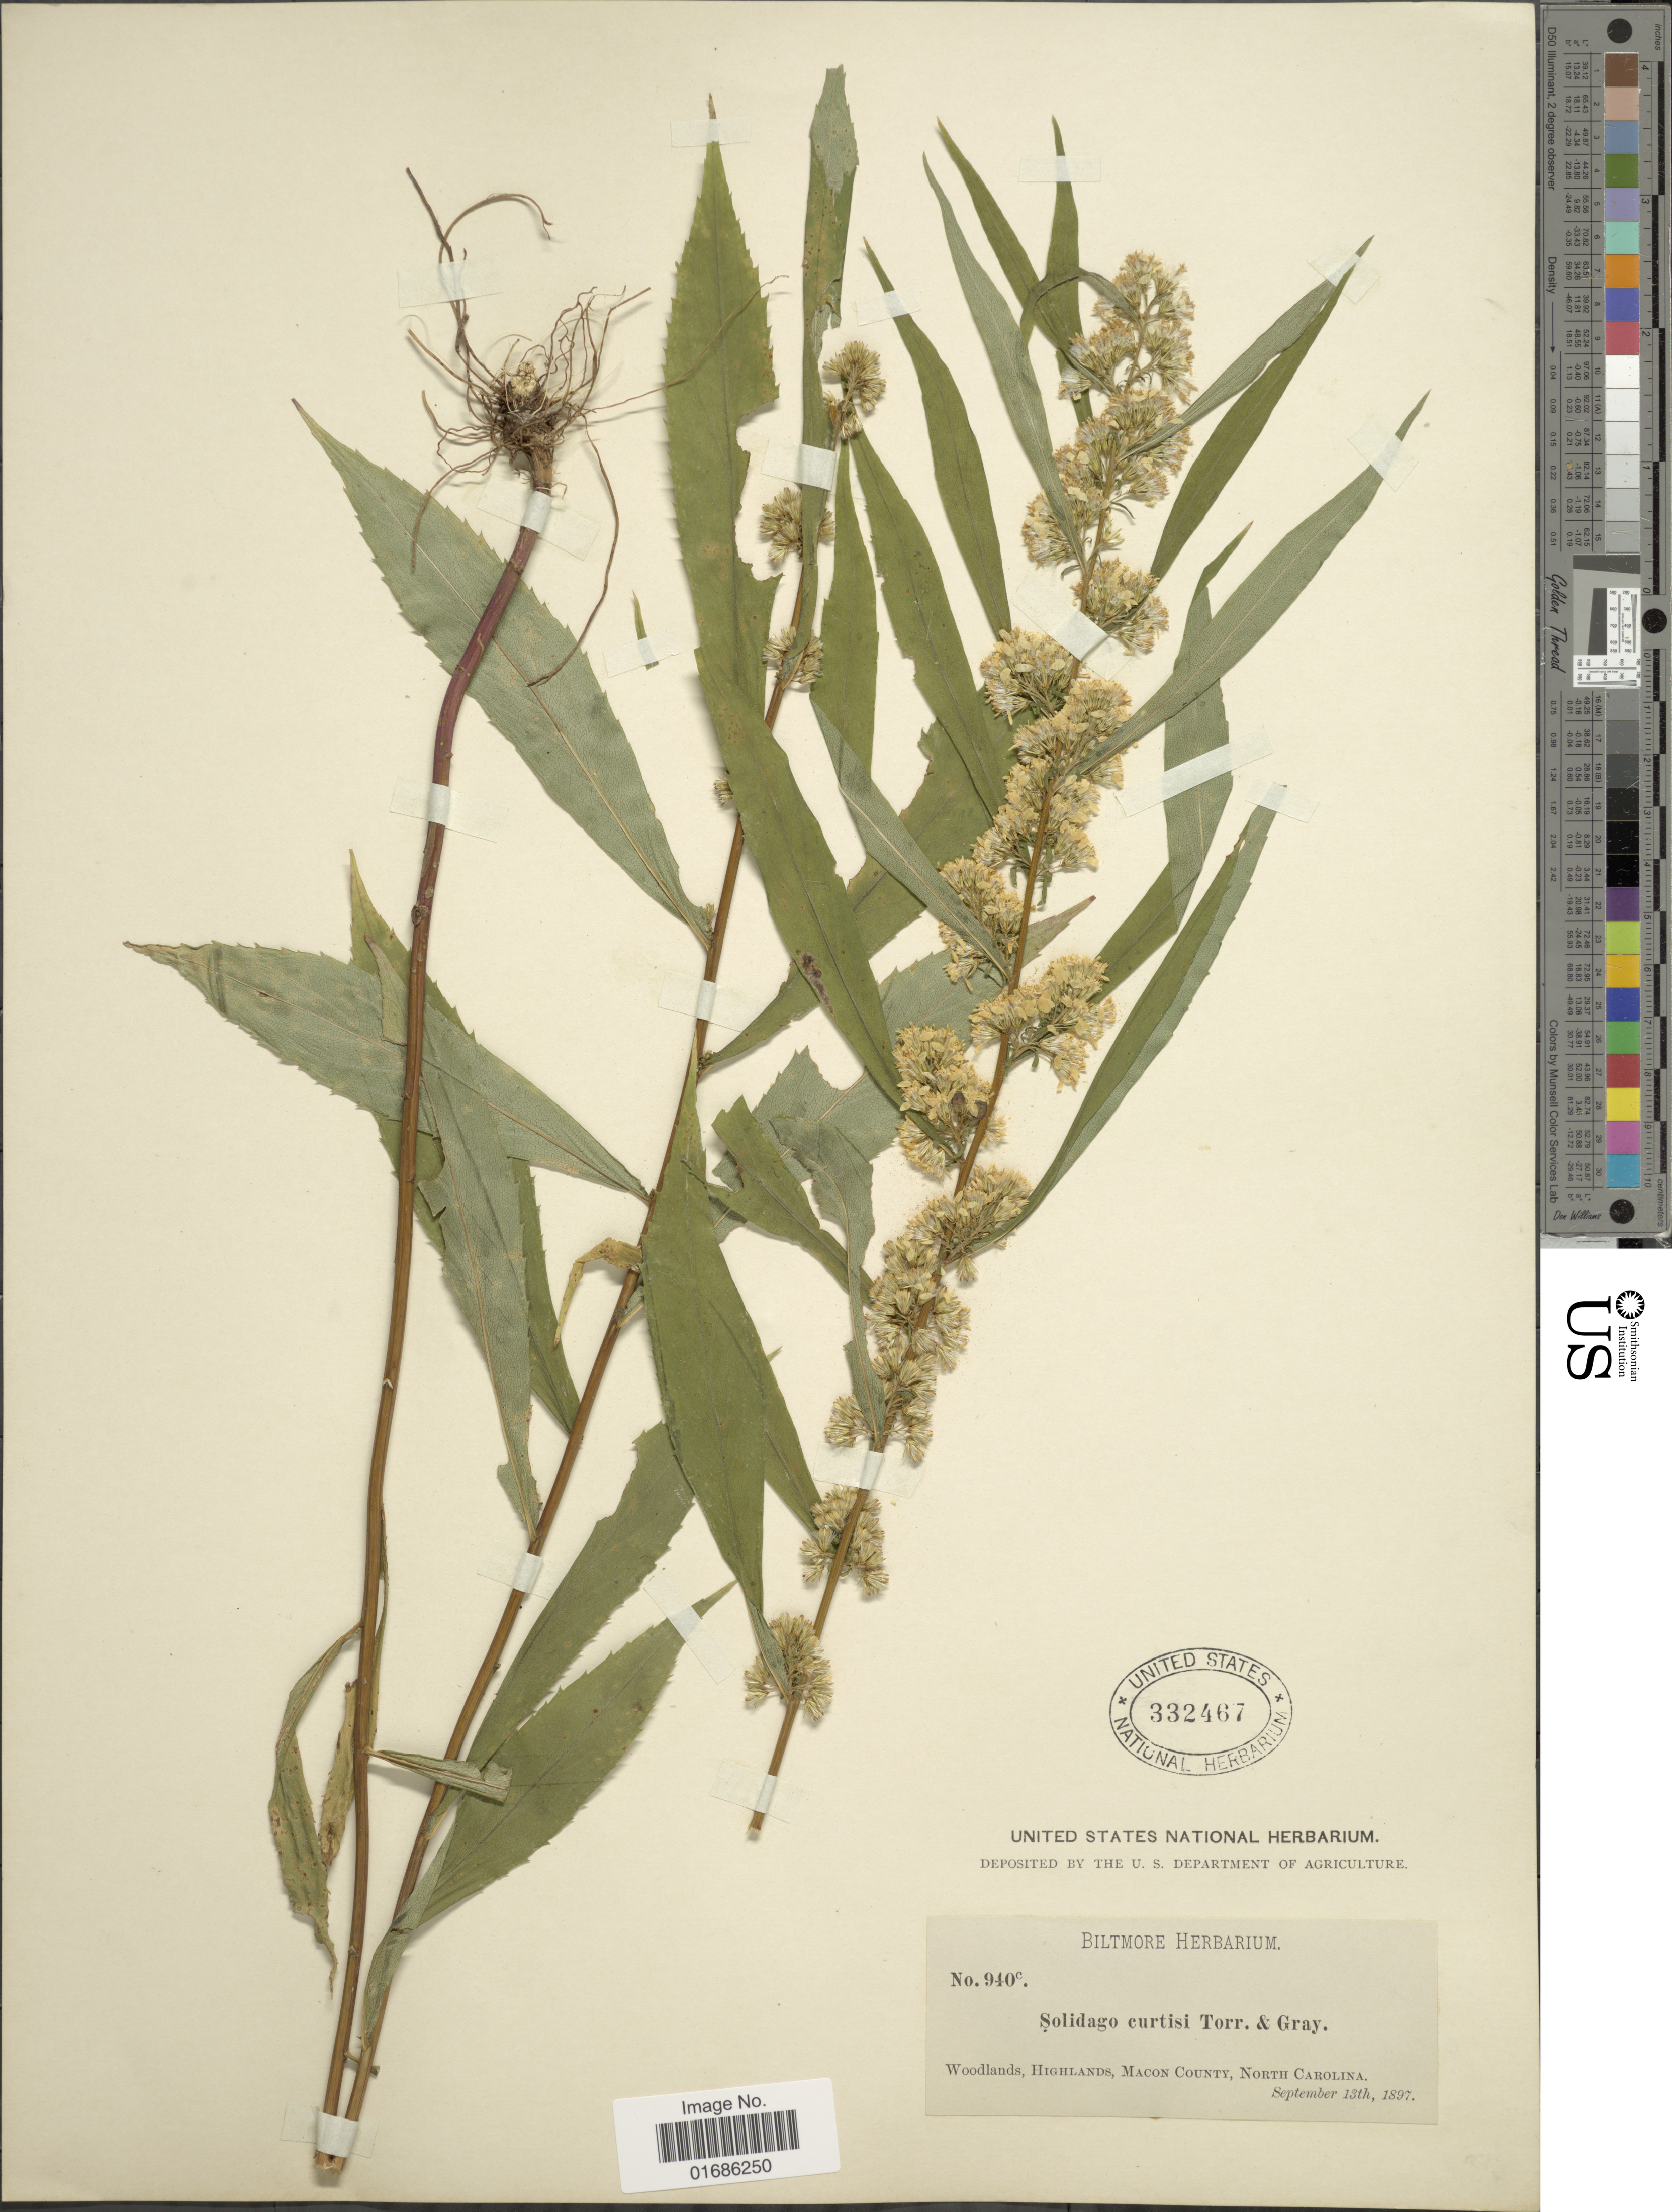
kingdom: Plantae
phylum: Tracheophyta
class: Magnoliopsida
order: Asterales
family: Asteraceae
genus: Solidago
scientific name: Solidago curtisii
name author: Torr. & A. Gray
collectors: ex herb. Biltmore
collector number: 940c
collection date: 1897-09-13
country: United States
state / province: North Carolina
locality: Woodlands, Highlands, Macon County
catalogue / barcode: US 332467